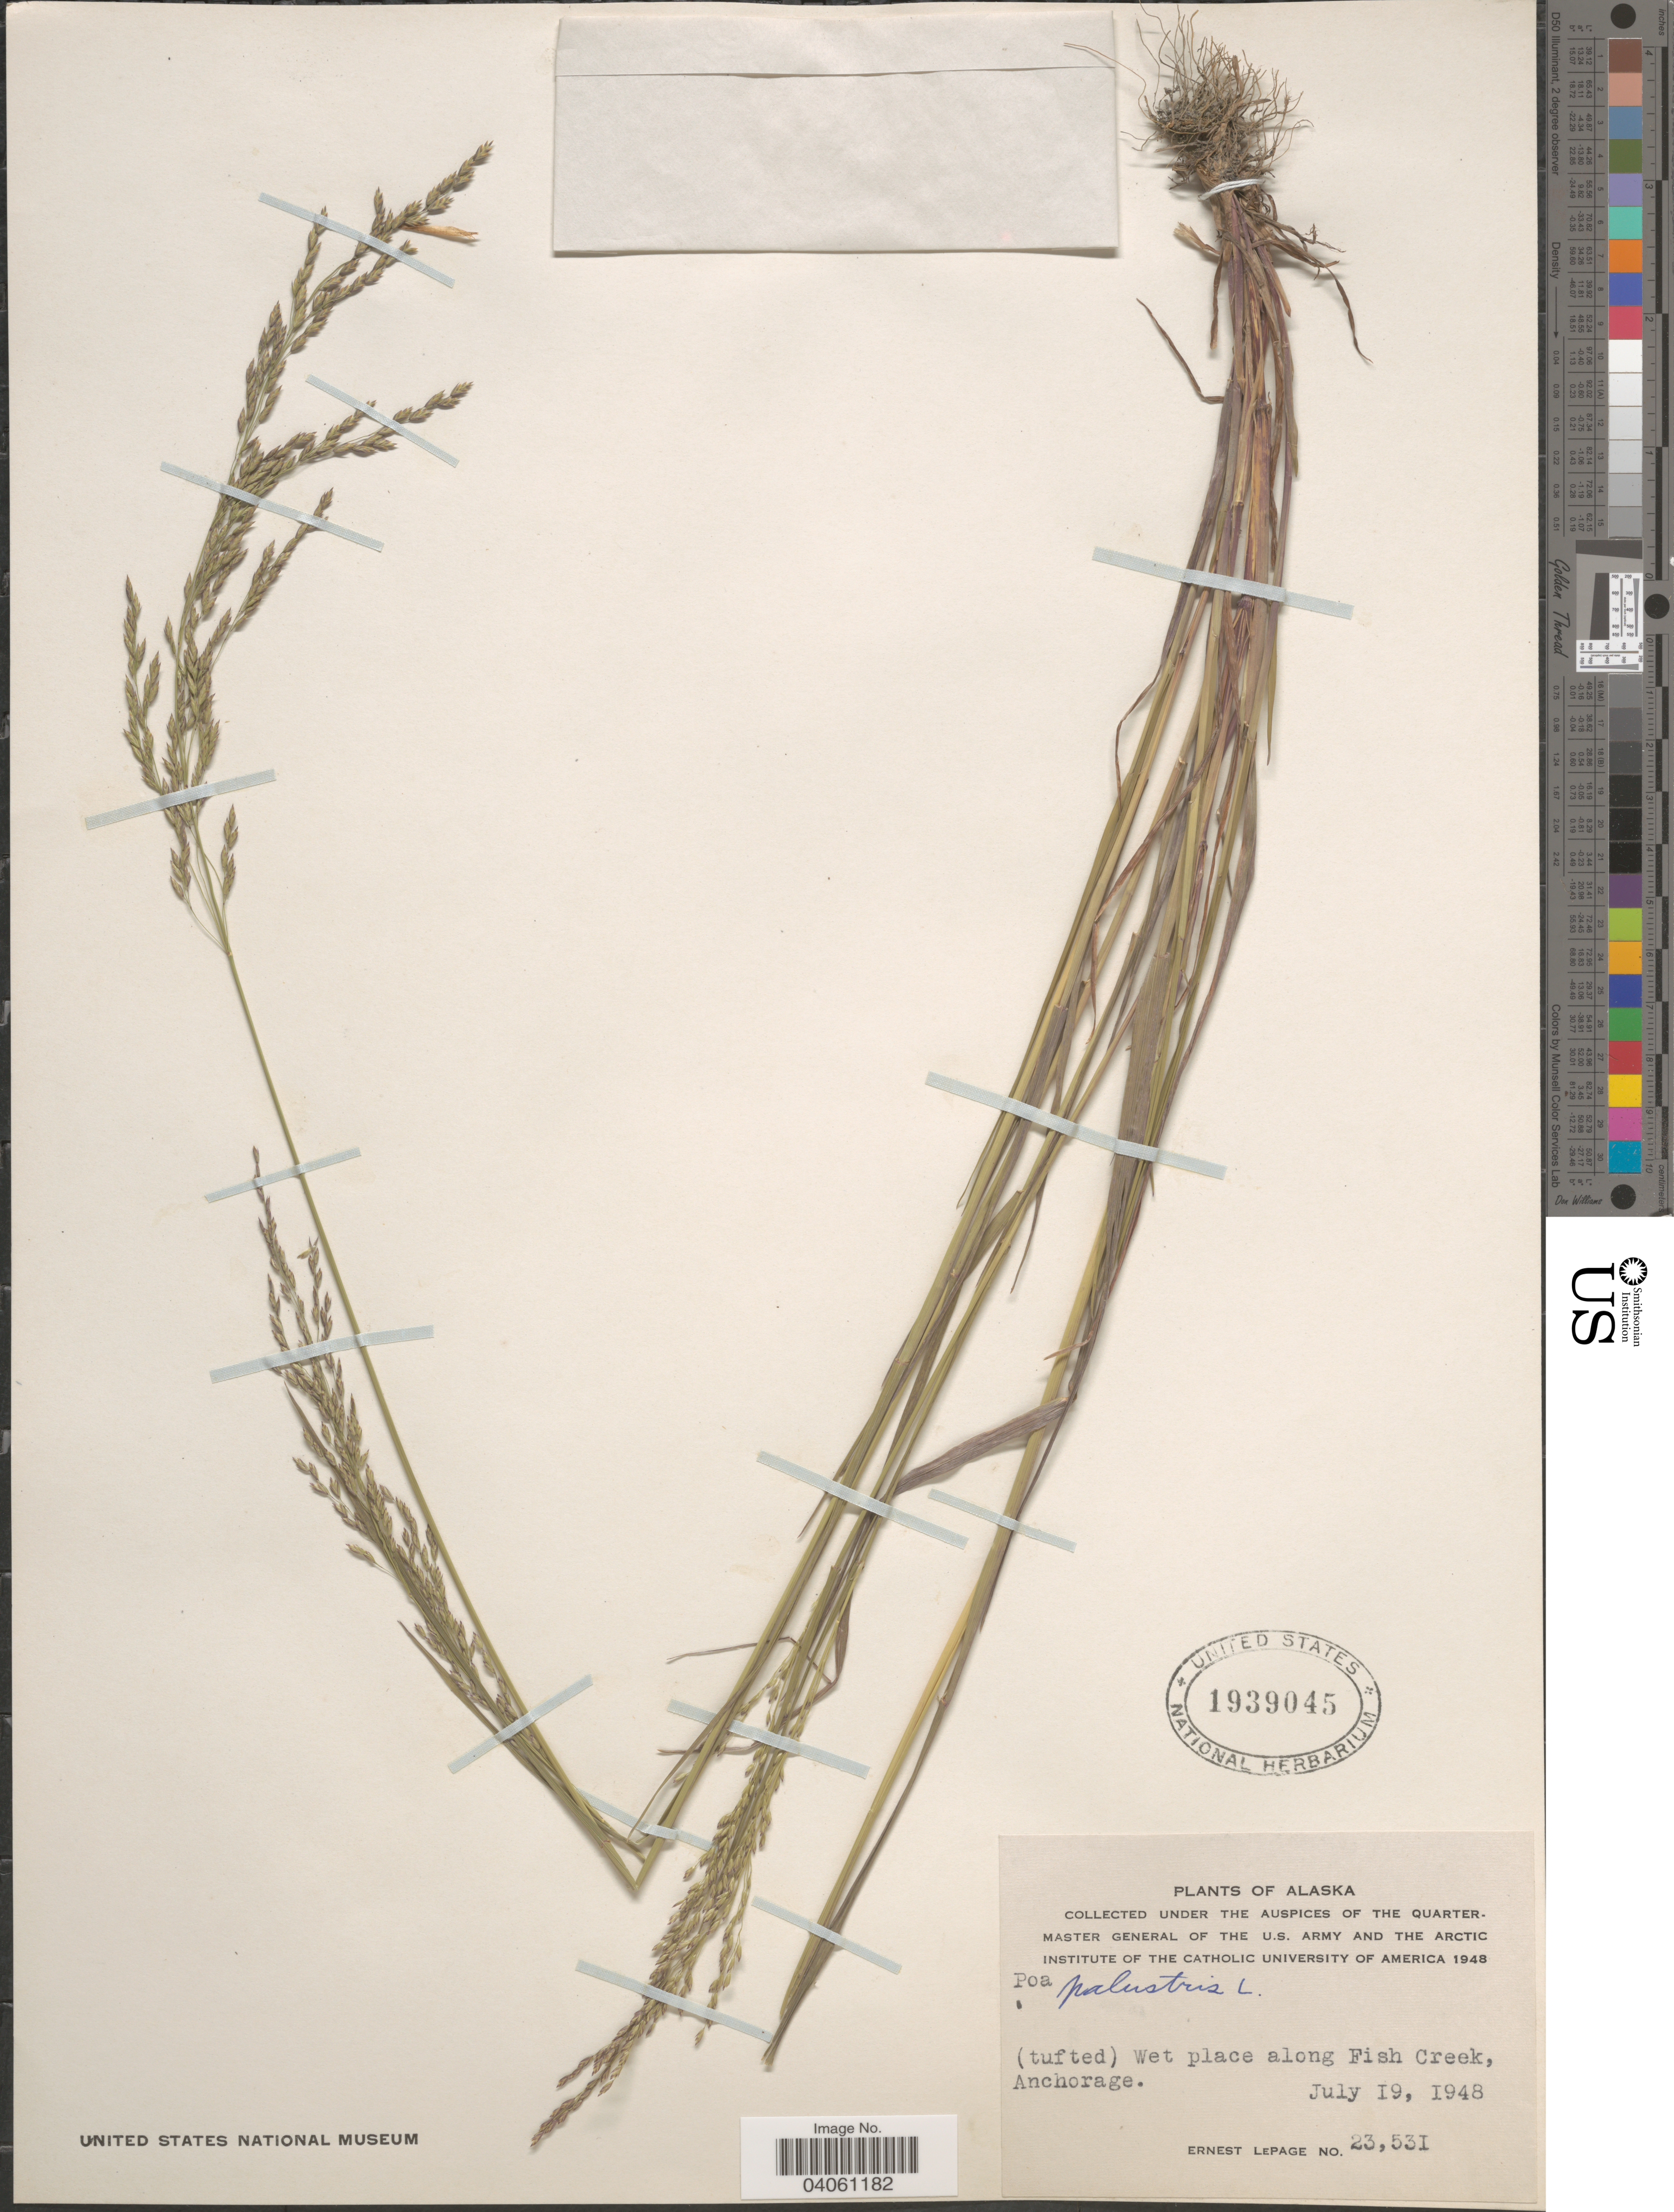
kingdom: Plantae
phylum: Tracheophyta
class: Liliopsida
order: Poales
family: Poaceae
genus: Poa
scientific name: Poa palustris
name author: L.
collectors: E. Lepage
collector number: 23531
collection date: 1948-07-19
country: United States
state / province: Alaska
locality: Wet place along Fish Creek, Anchorage.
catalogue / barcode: US 1939045